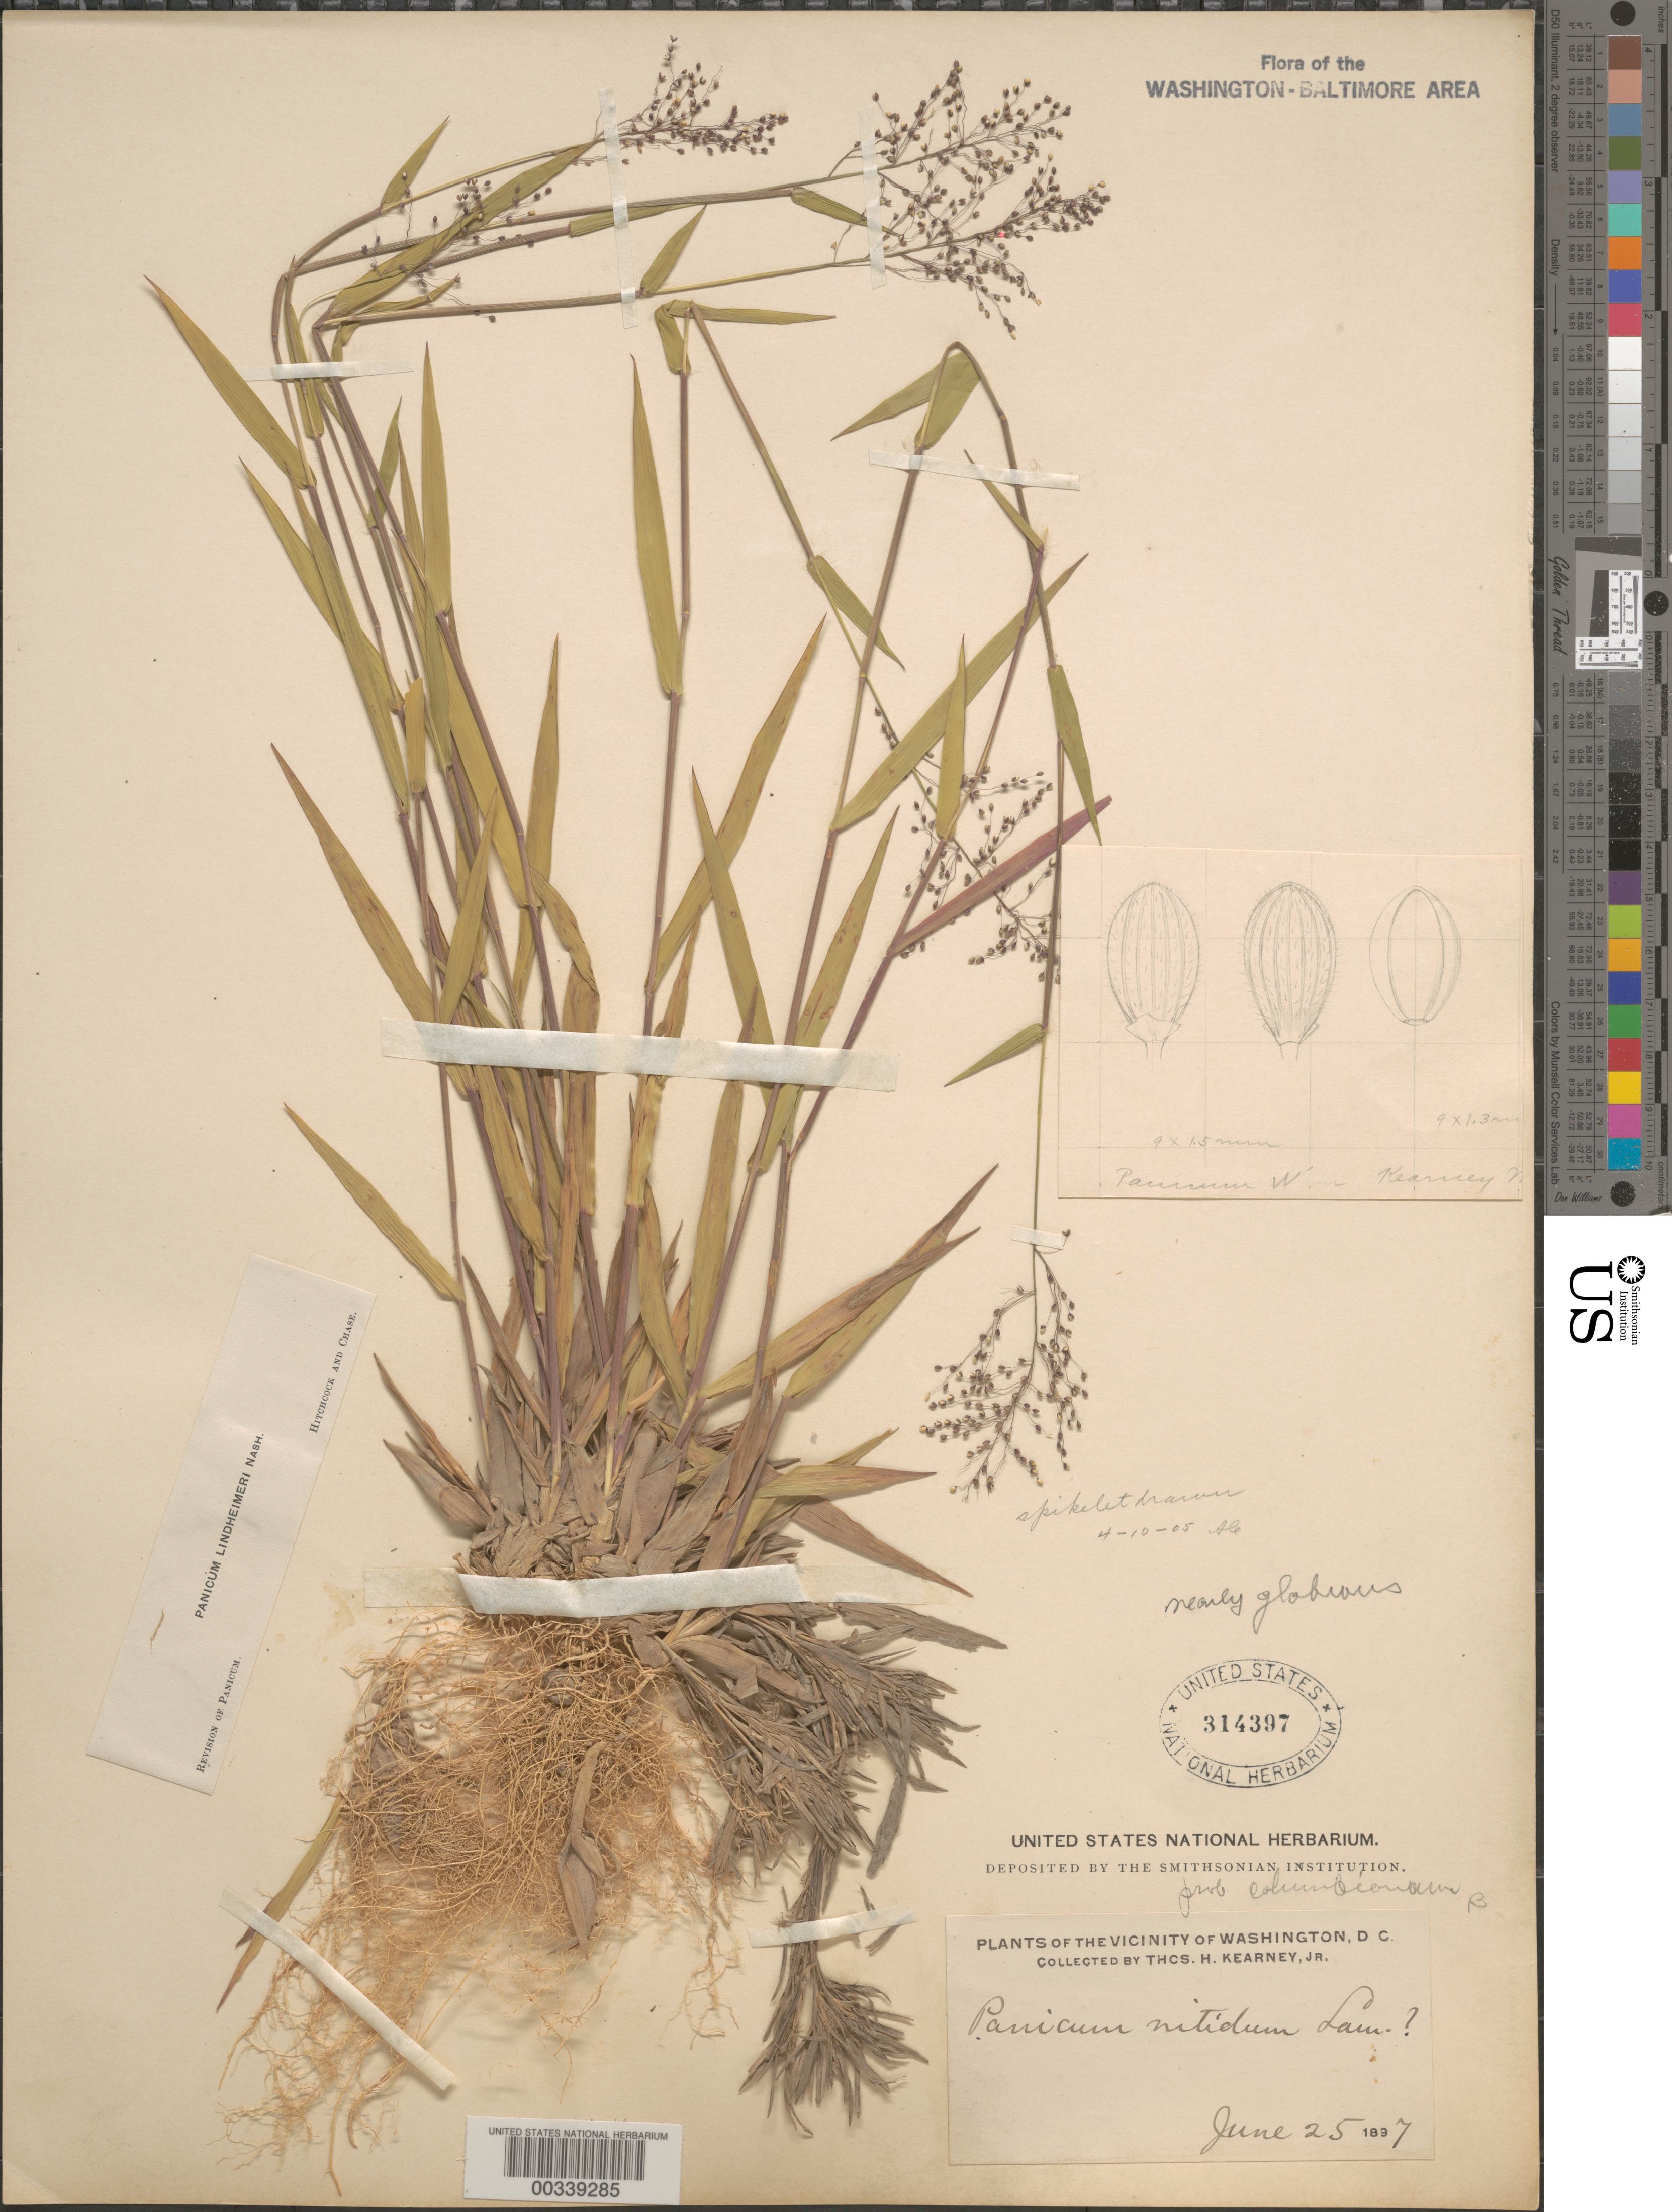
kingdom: Plantae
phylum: Tracheophyta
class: Liliopsida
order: Poales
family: Poaceae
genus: Dichanthelium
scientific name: Dichanthelium acuminatum var. lindheimeri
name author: (Nash) Gould & C.A. Clark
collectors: T. H. Kearney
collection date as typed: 25 Jun 1897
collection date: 1897-06-25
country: United States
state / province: District of Columbia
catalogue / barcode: US 314397